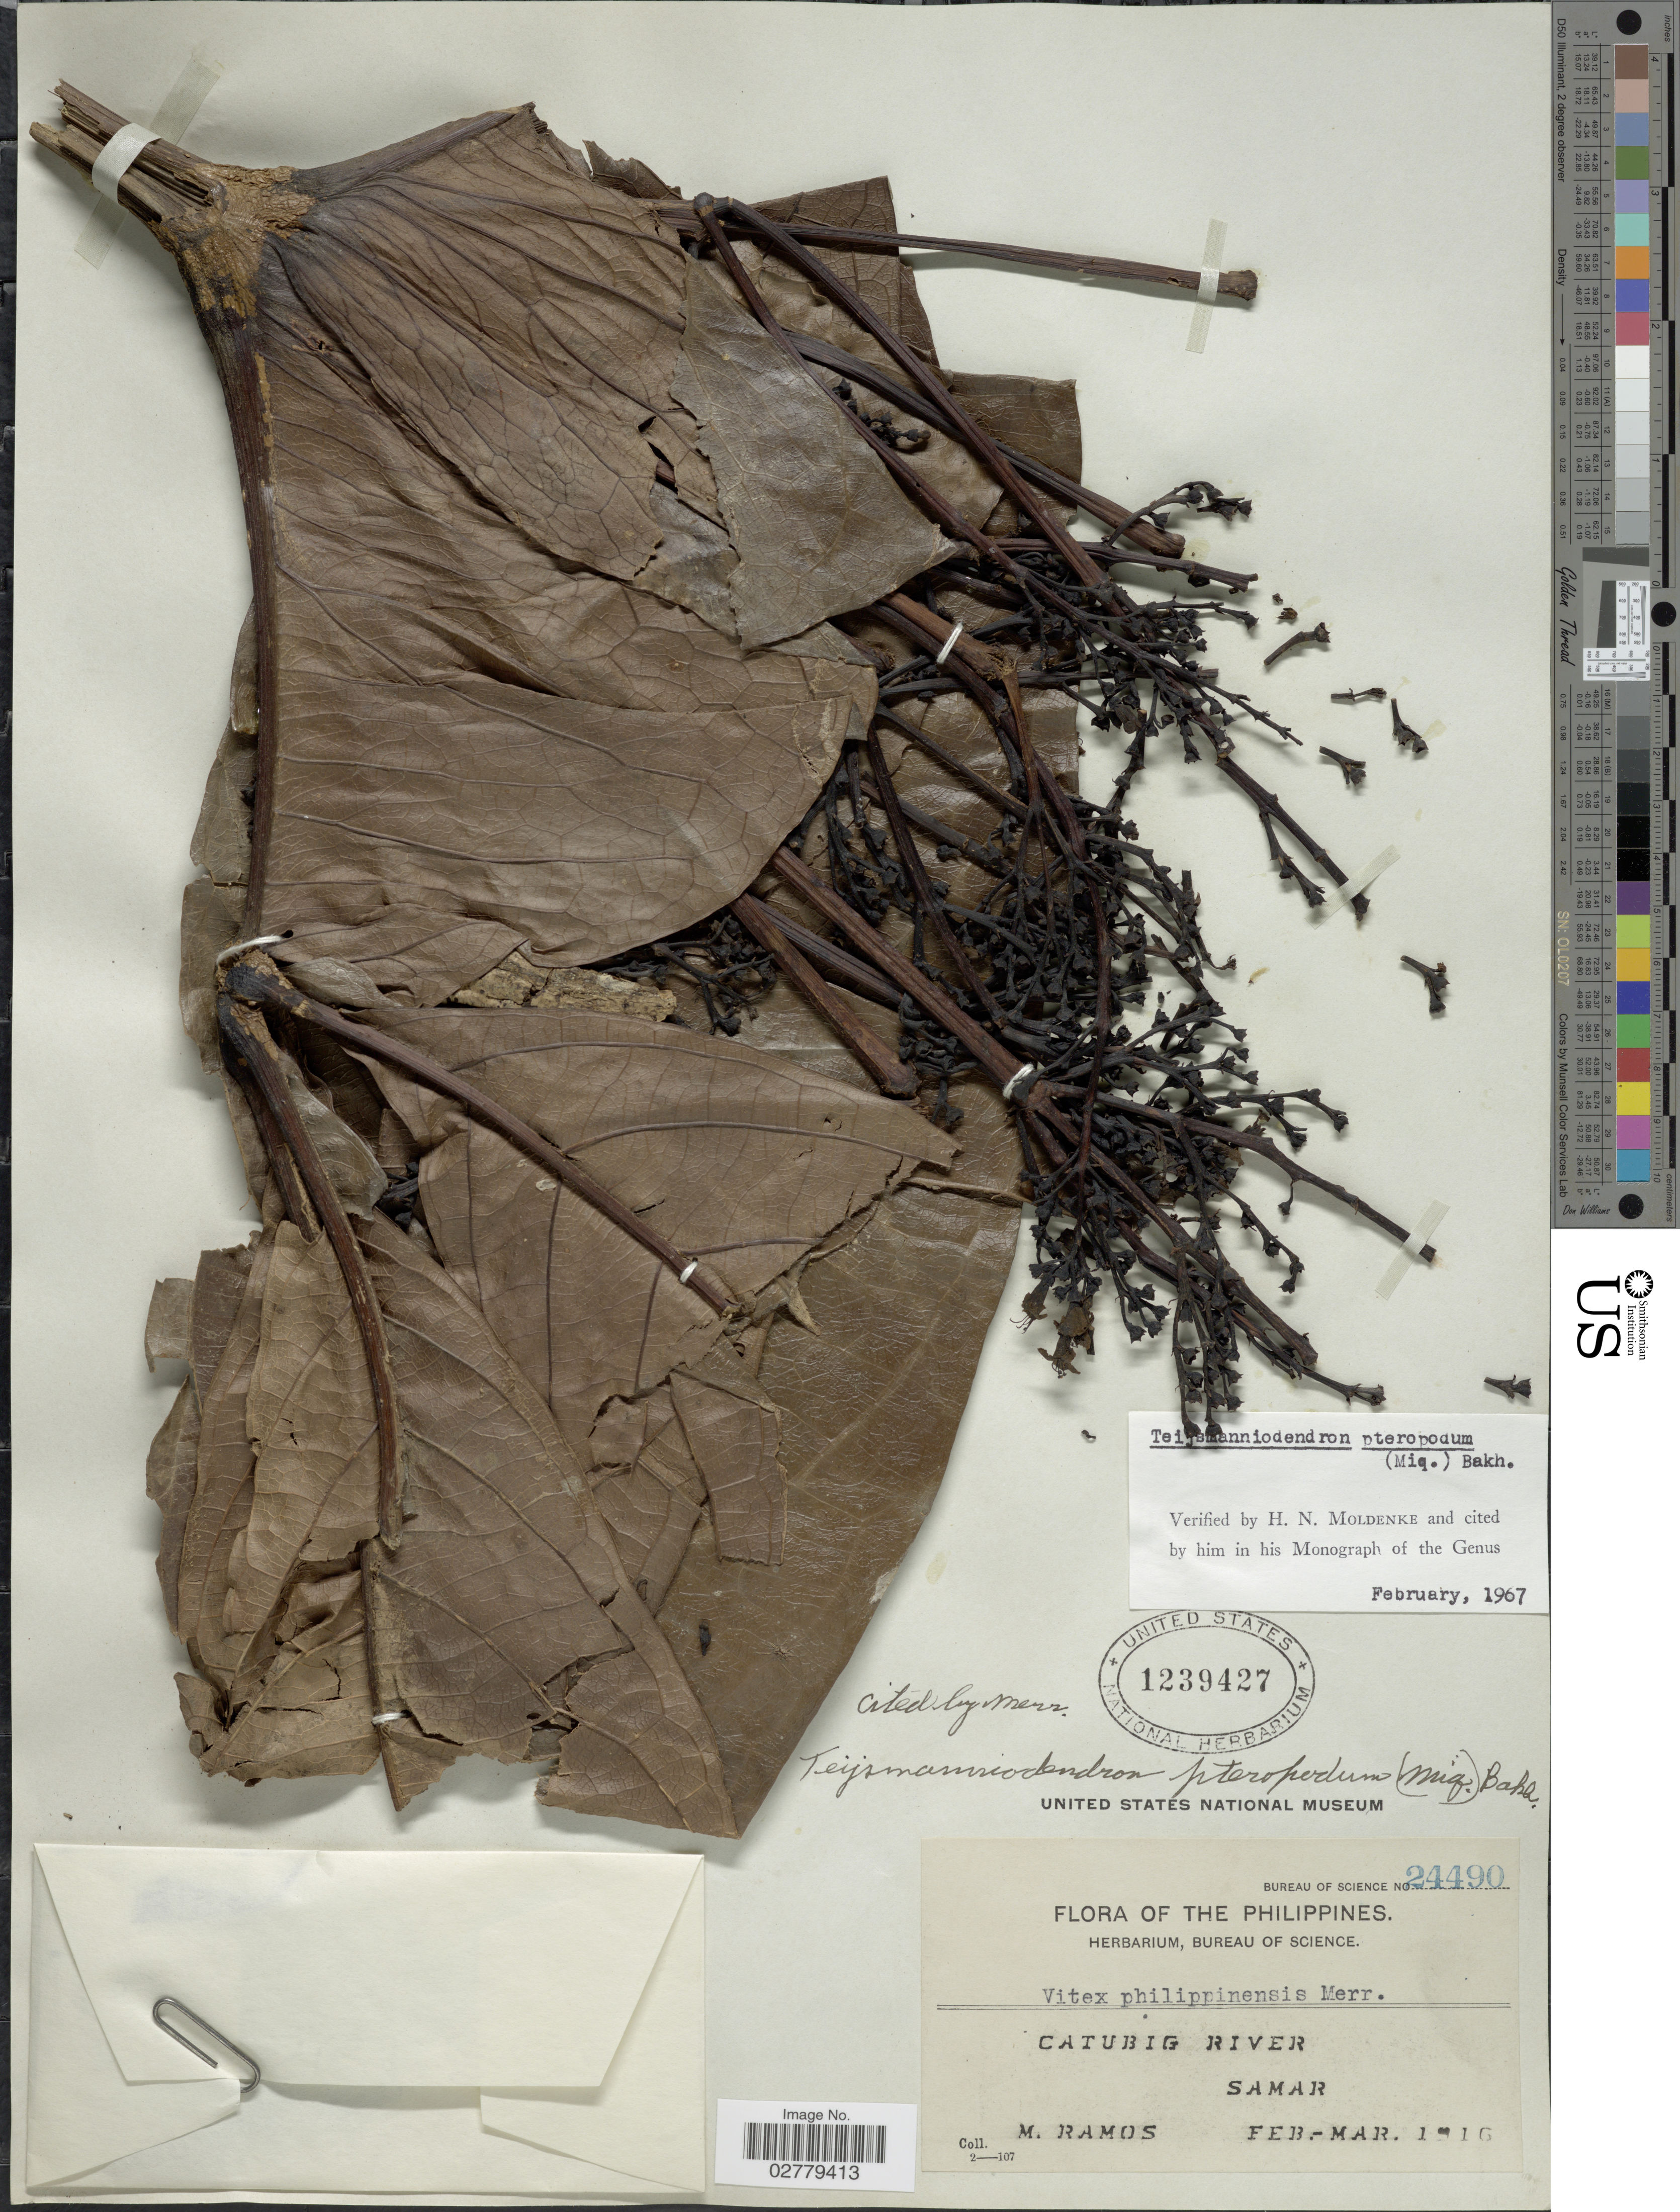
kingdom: Plantae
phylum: Tracheophyta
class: Magnoliopsida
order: Lamiales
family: Lamiaceae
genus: Teijsmanniodendron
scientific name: Teijsmanniodendron pteropodum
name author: (Miq.) Bakh.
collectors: M. Ramos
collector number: Bureau of Science 24490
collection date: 1916-02/1916-03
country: Philippines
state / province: Eastern Visayas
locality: Catubig River. Samar.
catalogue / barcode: US 1239427